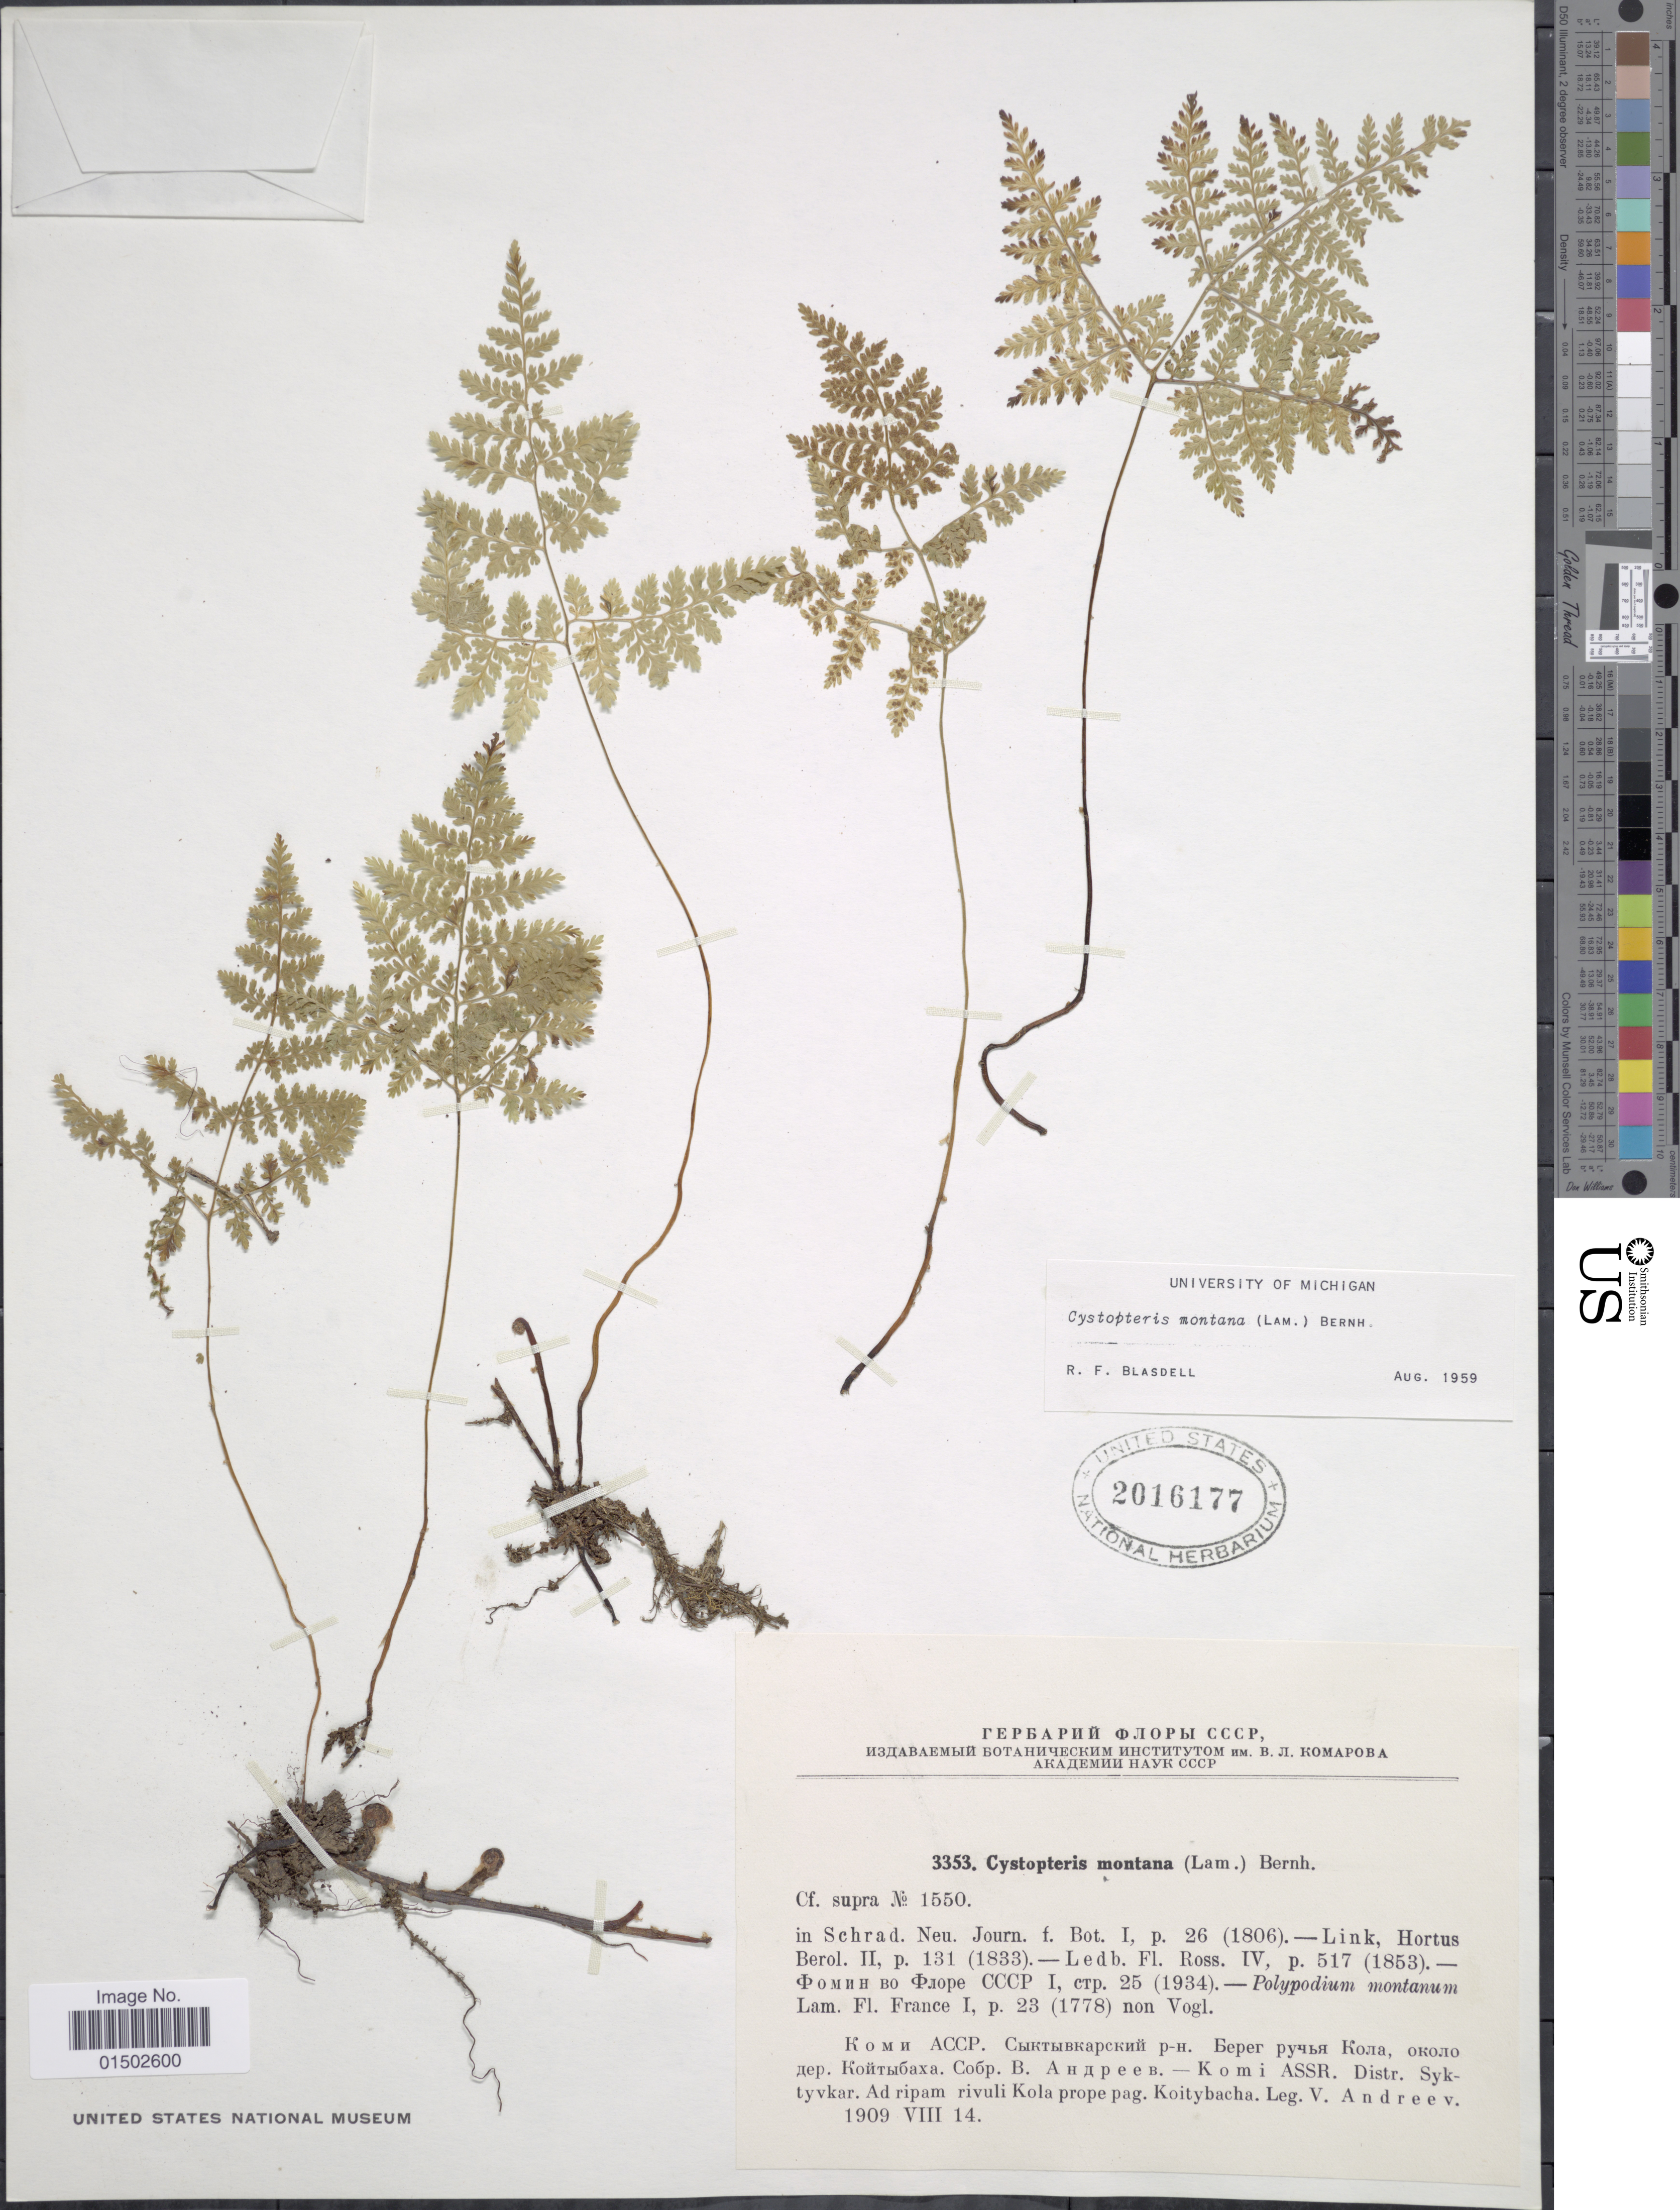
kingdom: Plantae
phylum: Tracheophyta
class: Polypodiopsida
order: Polypodiales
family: Cystopteridaceae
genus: Cystopteris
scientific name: Cystopteris montana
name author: (Lam.) Desv.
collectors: V. Andreev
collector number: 1550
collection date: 1909-08-14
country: Russian Federation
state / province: Komi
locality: Distr. Syktyvkar. Ad ripam rivuli Kola prope pag. Koitybacha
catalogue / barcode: US 2016177